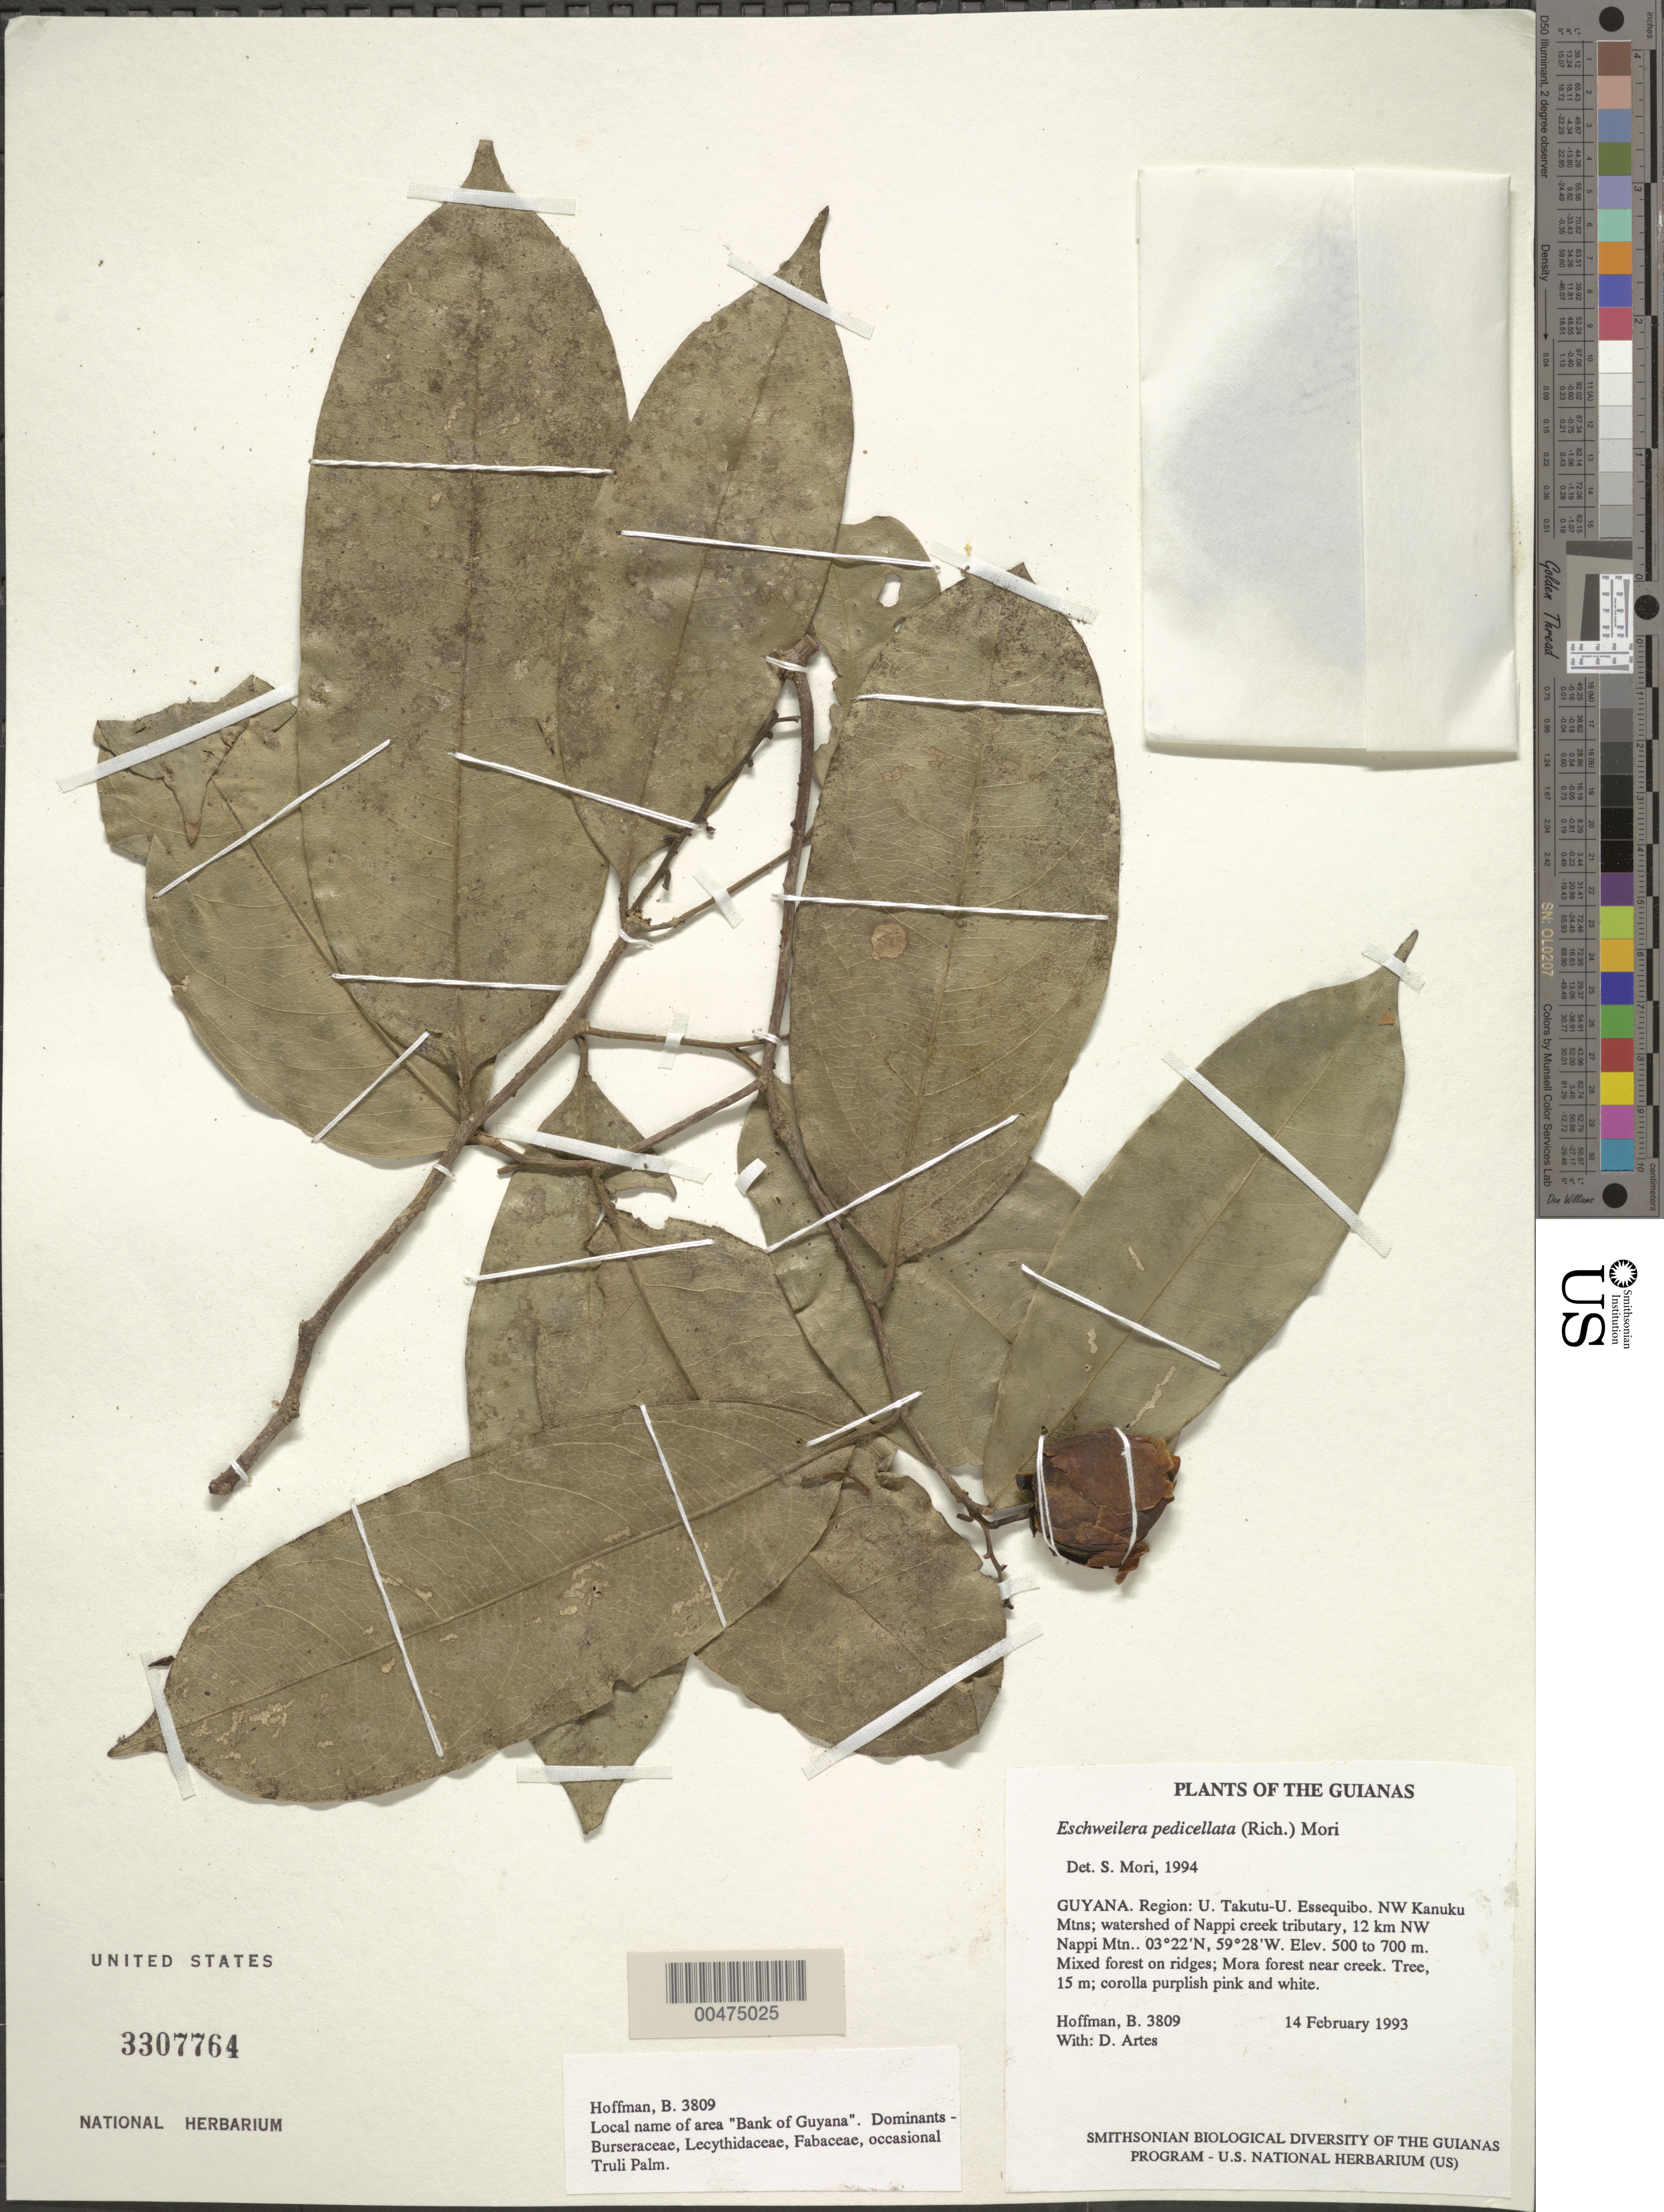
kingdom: Plantae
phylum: Tracheophyta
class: Magnoliopsida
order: Ericales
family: Lecythidaceae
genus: Eschweilera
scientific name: Eschweilera pedicellata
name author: (Rich.) S.A. Mori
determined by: Mori, Scott A.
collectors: B. Hoffman & D. Artes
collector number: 3809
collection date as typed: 14 February 1993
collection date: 1993-02-14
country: Guyana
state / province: U. Takutu-U. Essequibo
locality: NW Kanuku Mountains; watershed of Nappi creek tributary, 12 km NE of Nappi Mountain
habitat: Mixed forest on ridges; Mora forest near creek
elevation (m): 500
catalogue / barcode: US 3307764